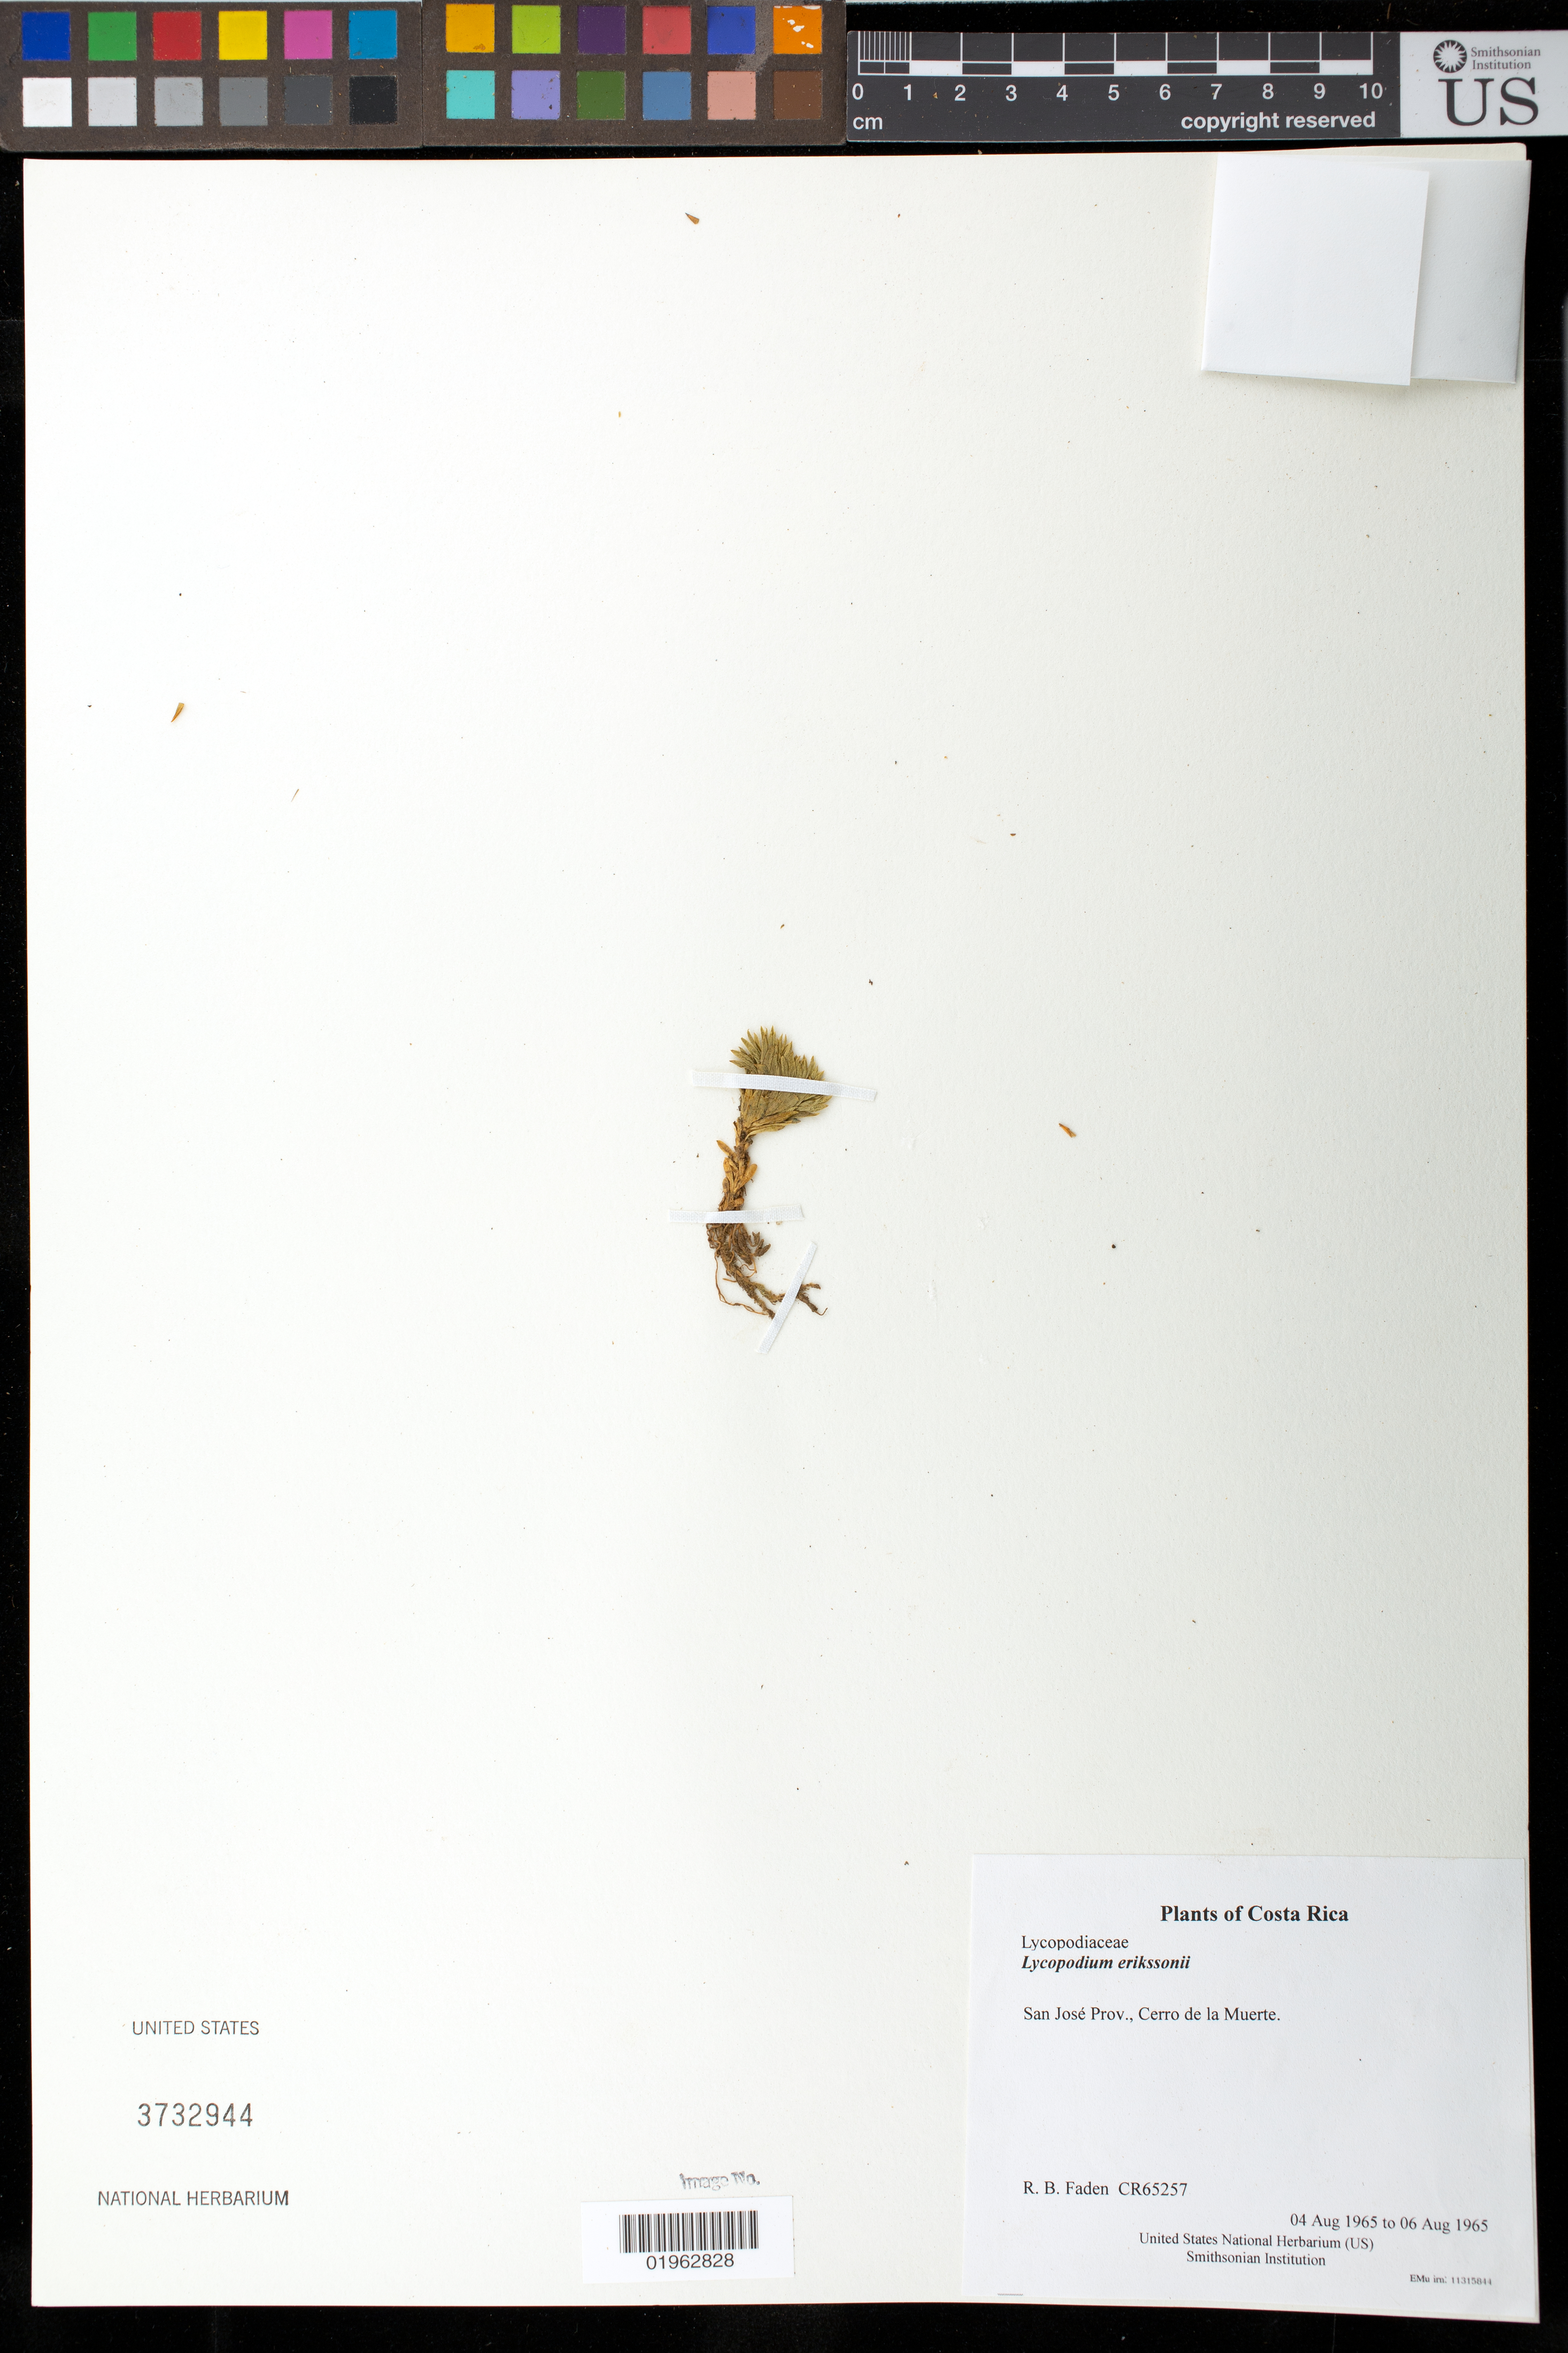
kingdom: Plantae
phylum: Tracheophyta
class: Lycopodiopsida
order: Lycopodiales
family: Lycopodiaceae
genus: Phlegmariurus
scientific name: Phlegmariurus cruentus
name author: (Spring) B. Øllg.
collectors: R. B. Faden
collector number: CR65257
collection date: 1965-08-04/1965-08-06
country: Costa Rica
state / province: San José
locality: Cerro de la Muerte.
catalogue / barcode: US 3732944